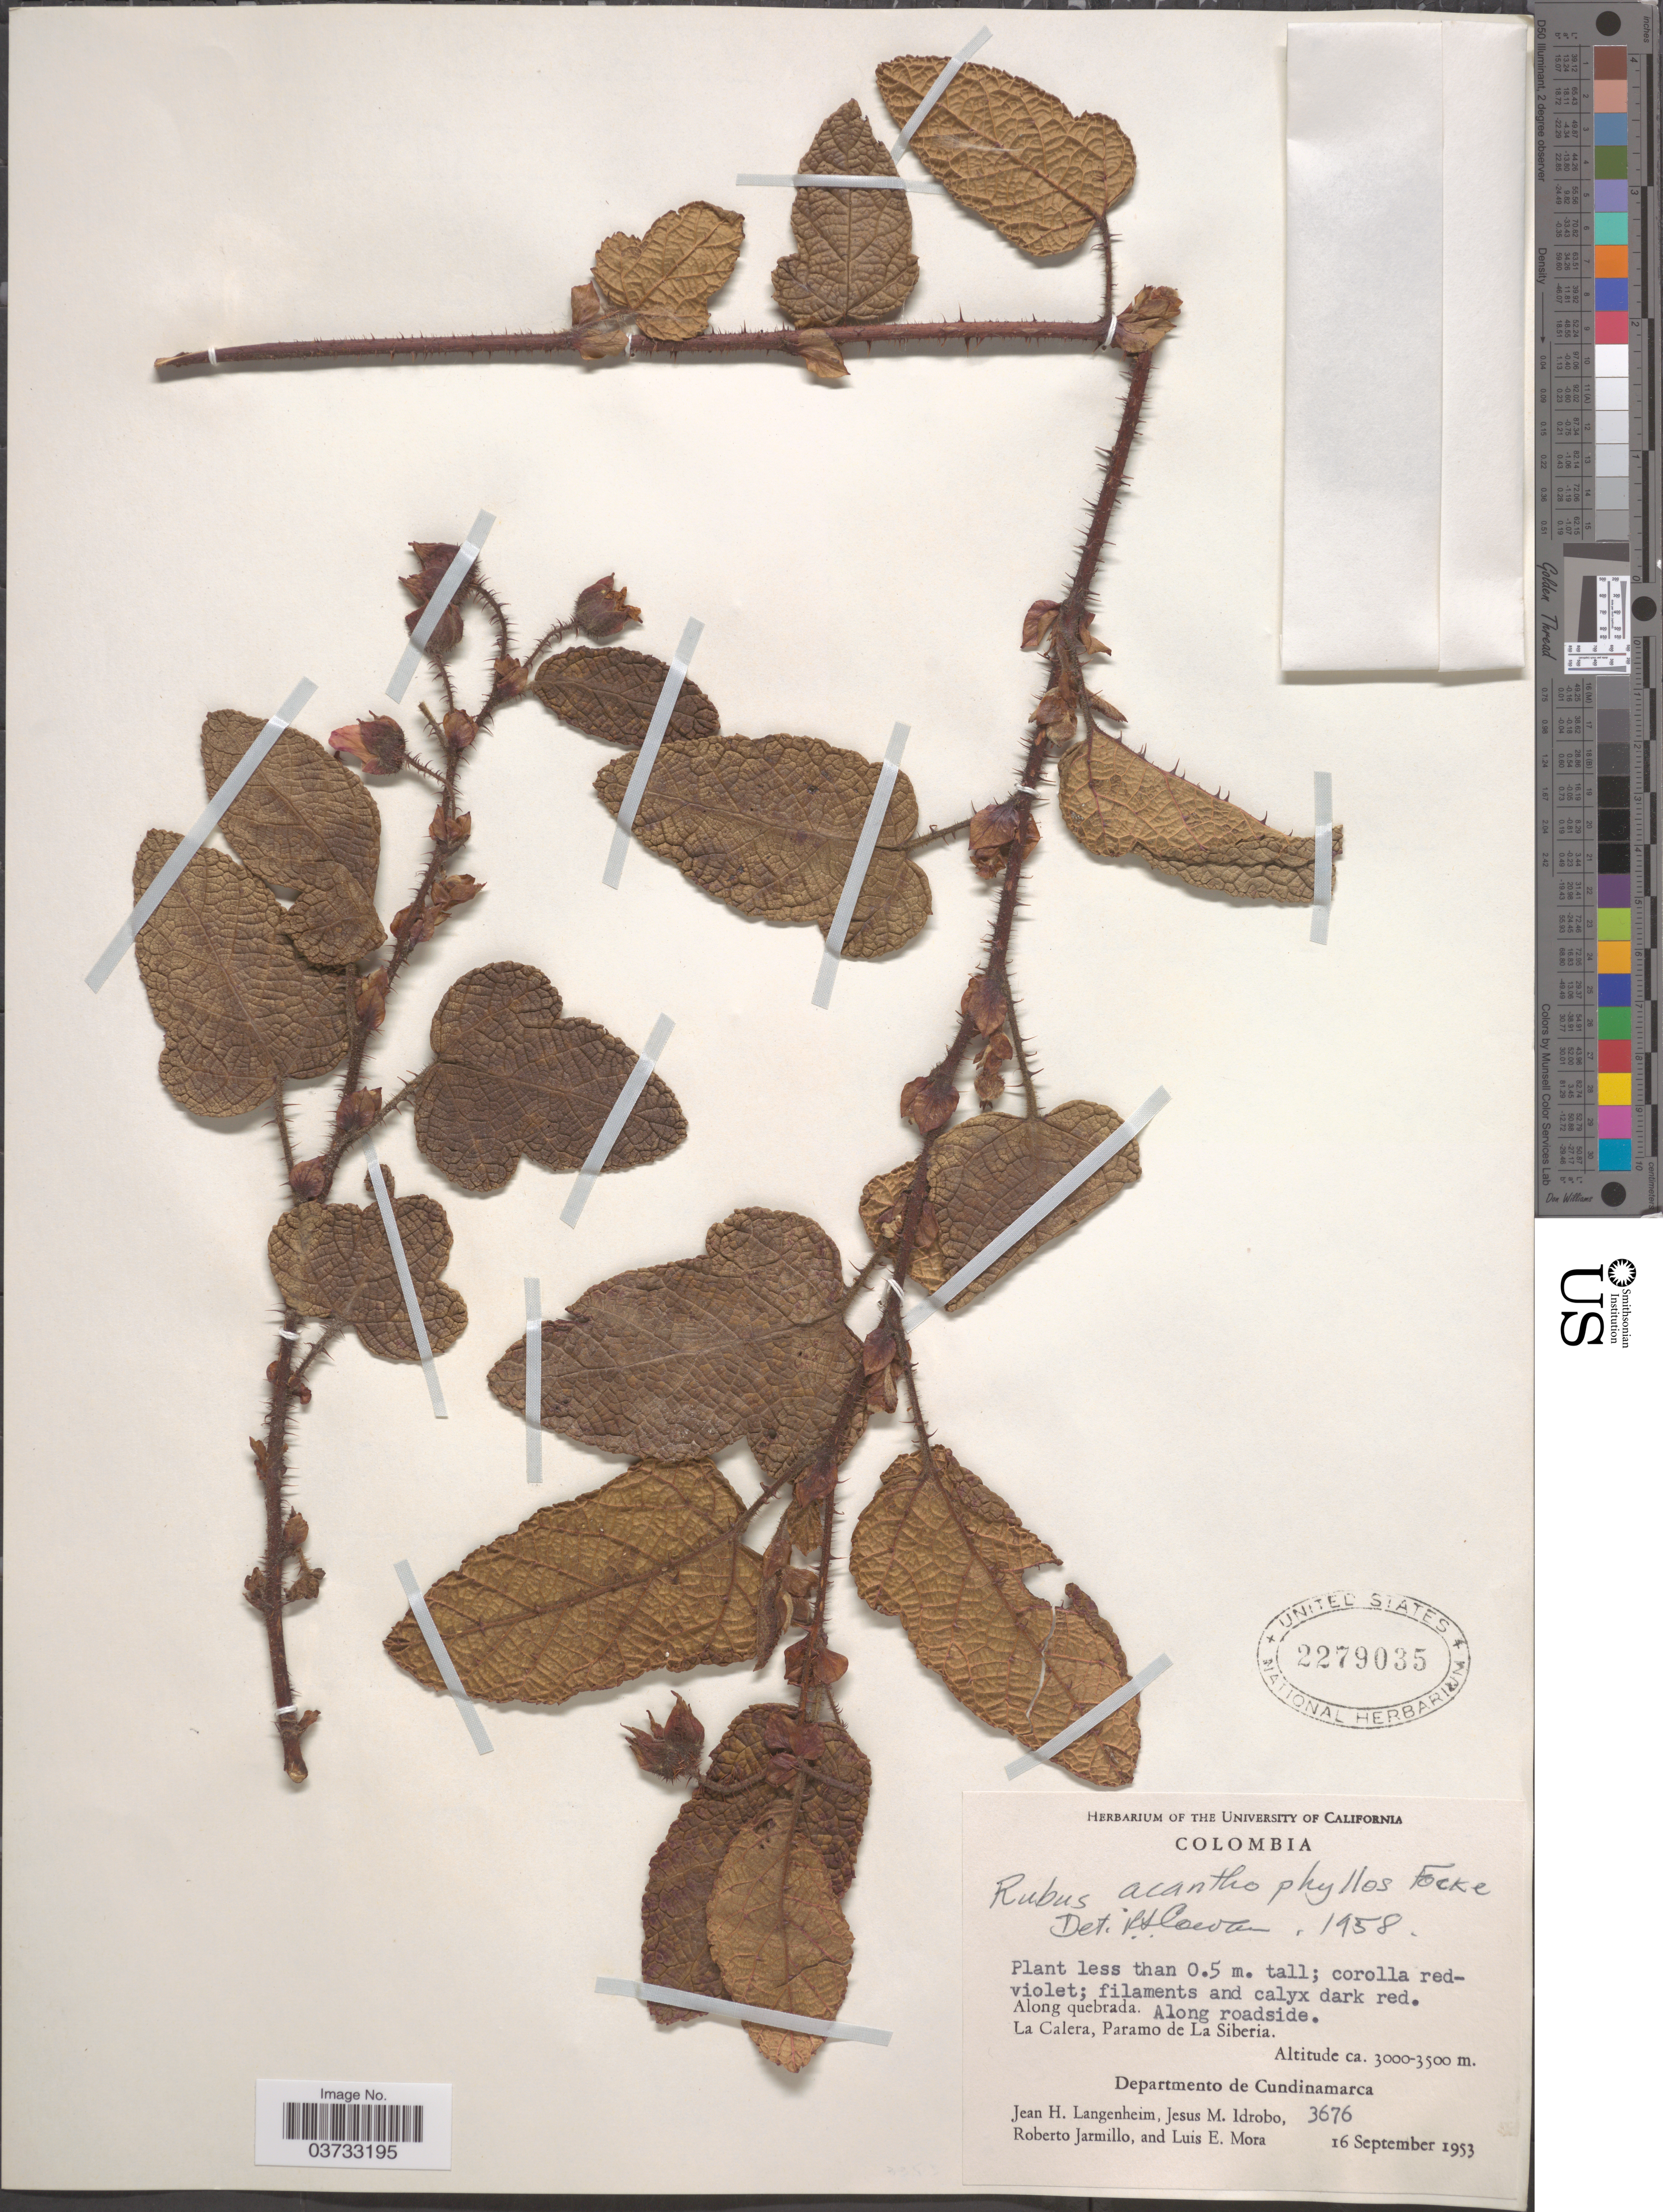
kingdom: Plantae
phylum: Tracheophyta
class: Magnoliopsida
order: Rosales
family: Rosaceae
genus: Rubus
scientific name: Rubus acanthophyllos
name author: Focke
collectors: J. H. Langenheim, J. M. Idrobo, R. Jarmillo & L. E. Mora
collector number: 3676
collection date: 1953-09-16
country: Colombia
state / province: Cundinamarca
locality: Along quebrada. La Calera, Paramo de La Siberia. Departamento de Cundinamarca.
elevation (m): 3000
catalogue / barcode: US 2279035